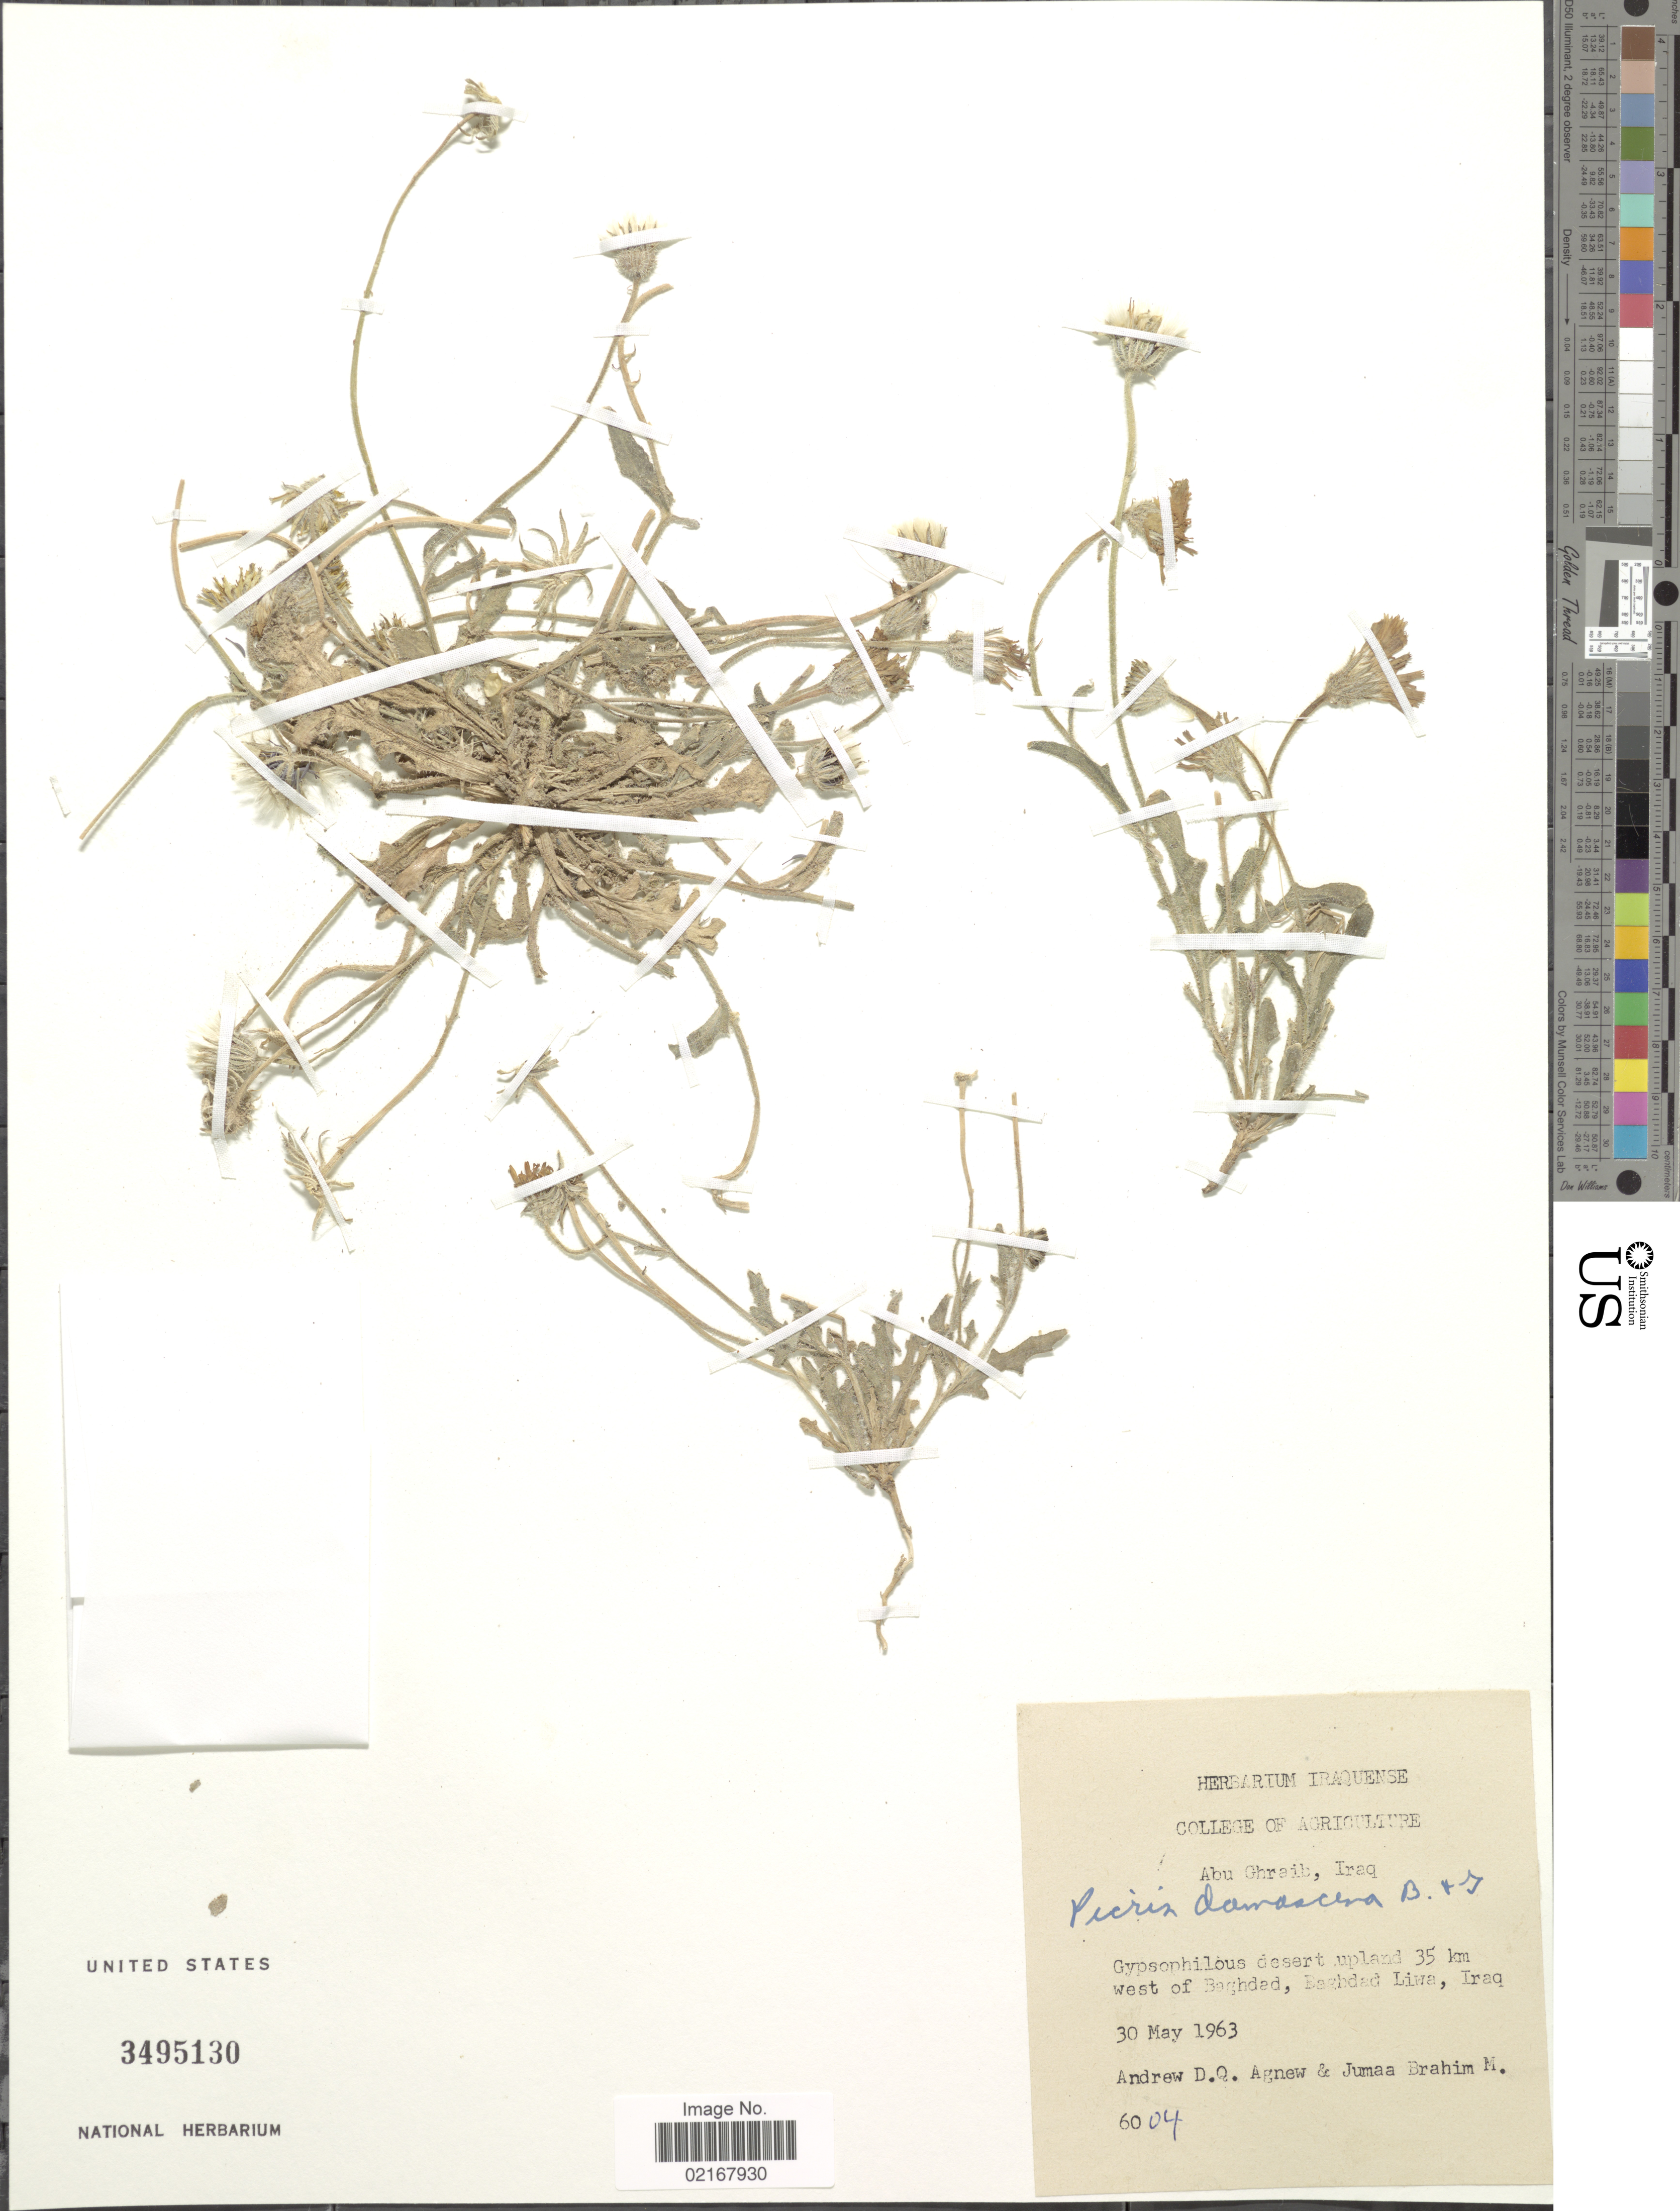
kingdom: Plantae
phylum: Tracheophyta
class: Magnoliopsida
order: Asterales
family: Asteraceae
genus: Picris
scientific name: Picris sp.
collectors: A. D. Agnew & J. B. Mohamed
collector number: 6004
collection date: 1963-05-30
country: Iraq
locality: Abu Ghraib, Gypsophilous desert upland 35 km west of Baghdad, Baghdad Liwa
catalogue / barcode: US 3495130